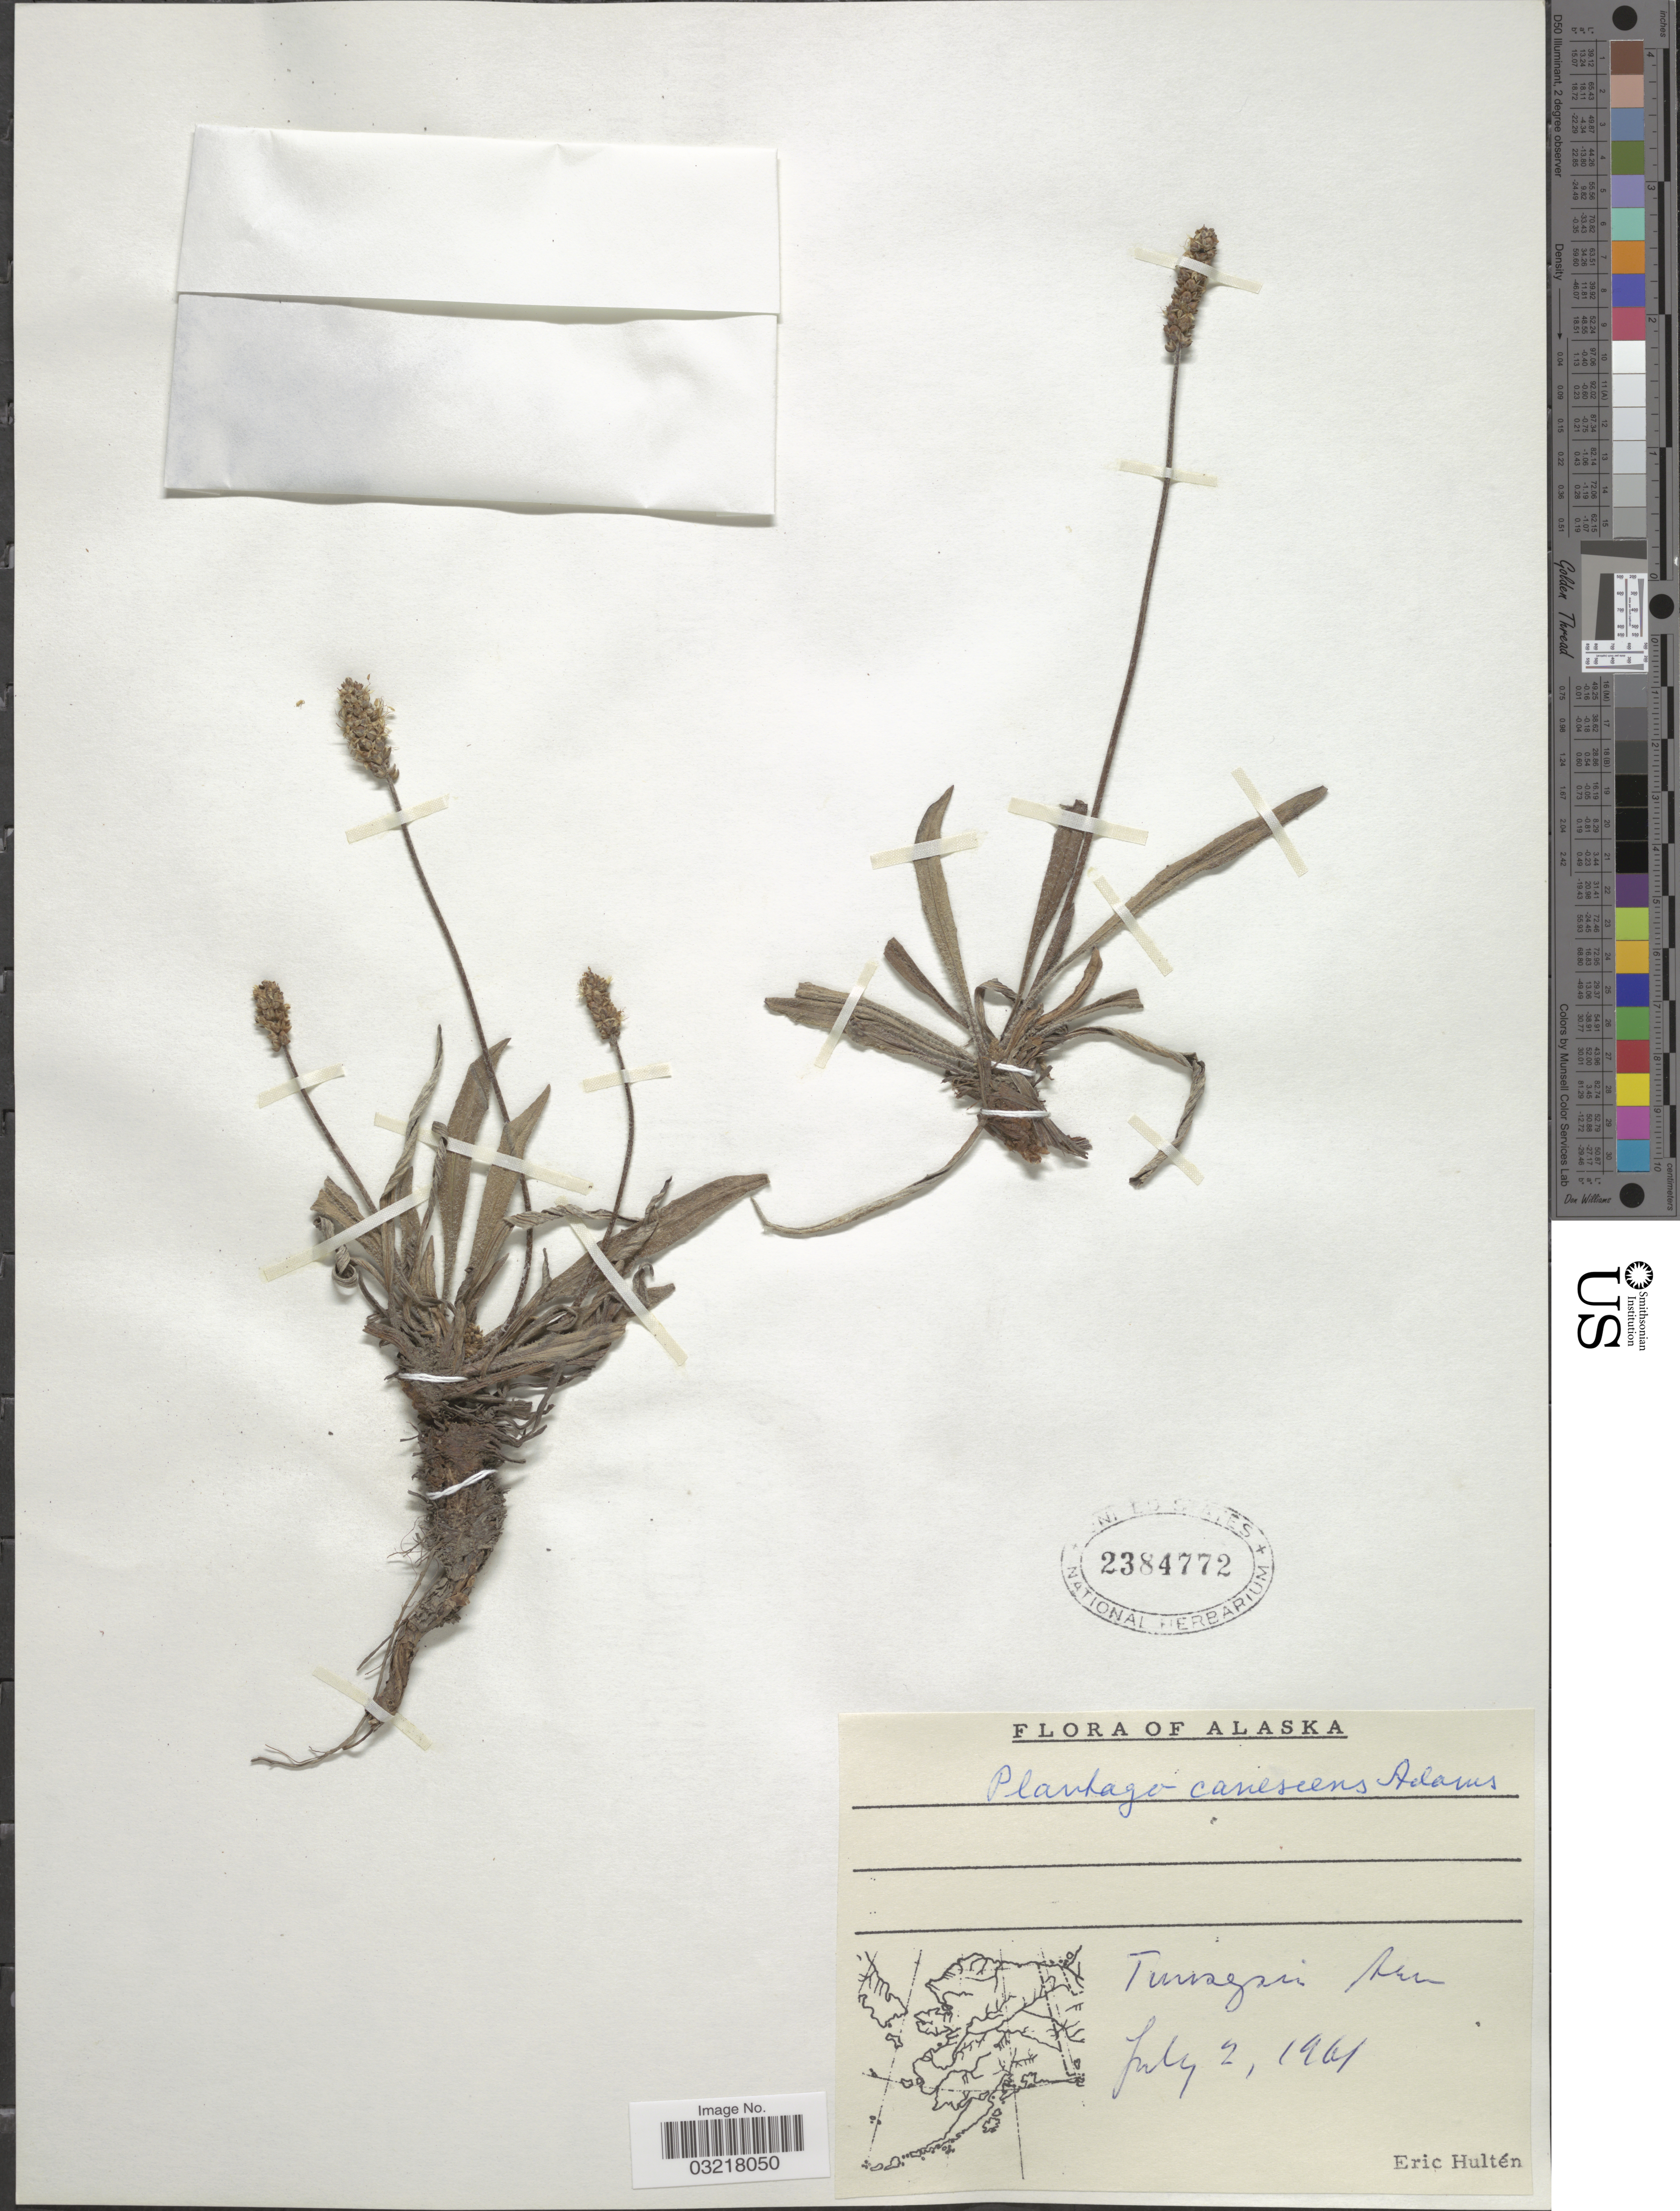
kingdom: Plantae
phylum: Tracheophyta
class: Magnoliopsida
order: Lamiales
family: Plantaginaceae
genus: Plantago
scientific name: Plantago canescens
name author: Adams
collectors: E. G. Hultén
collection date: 1961-07-02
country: United States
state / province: Alaska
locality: Turnagain Arm.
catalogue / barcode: US 2384772